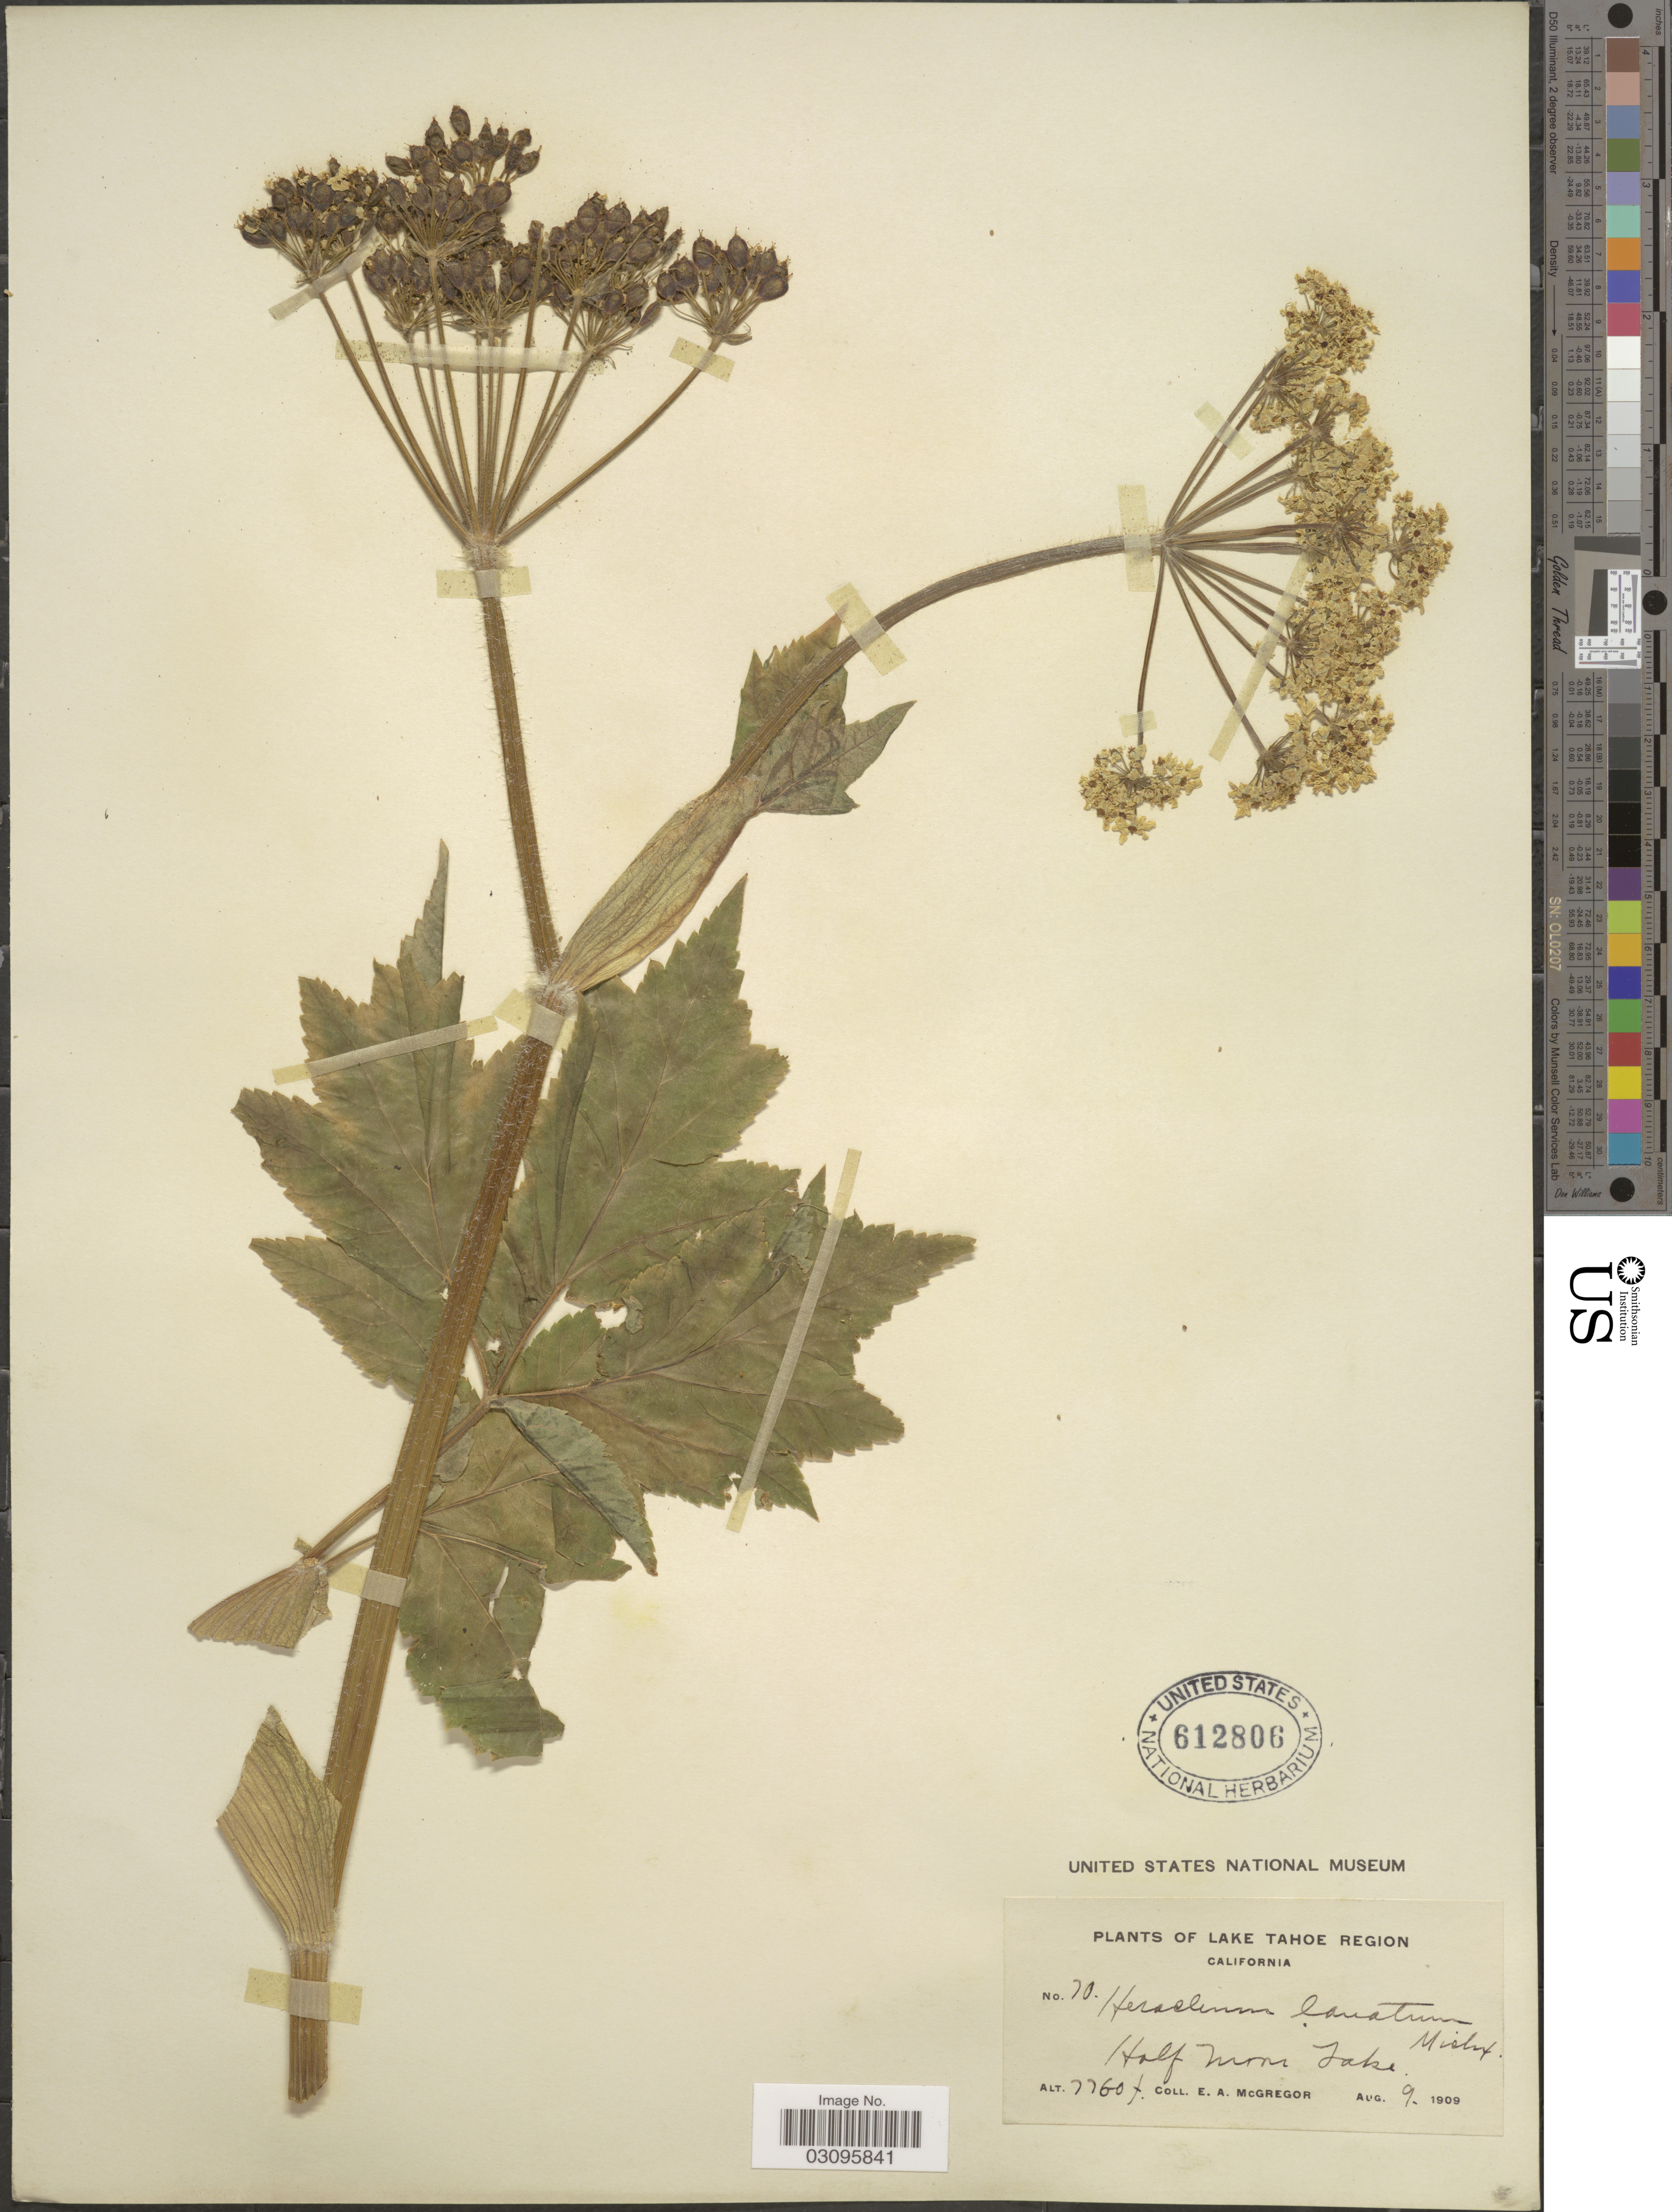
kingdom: Plantae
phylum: Tracheophyta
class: Magnoliopsida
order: Apiales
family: Apiaceae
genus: Heracleum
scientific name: Heracleum lanatum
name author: Michx.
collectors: E. A. McGregor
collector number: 70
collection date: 1909-08-09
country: United States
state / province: California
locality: Lake Tahoe Region. Half Moon Lake.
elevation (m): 2365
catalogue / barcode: US 612806